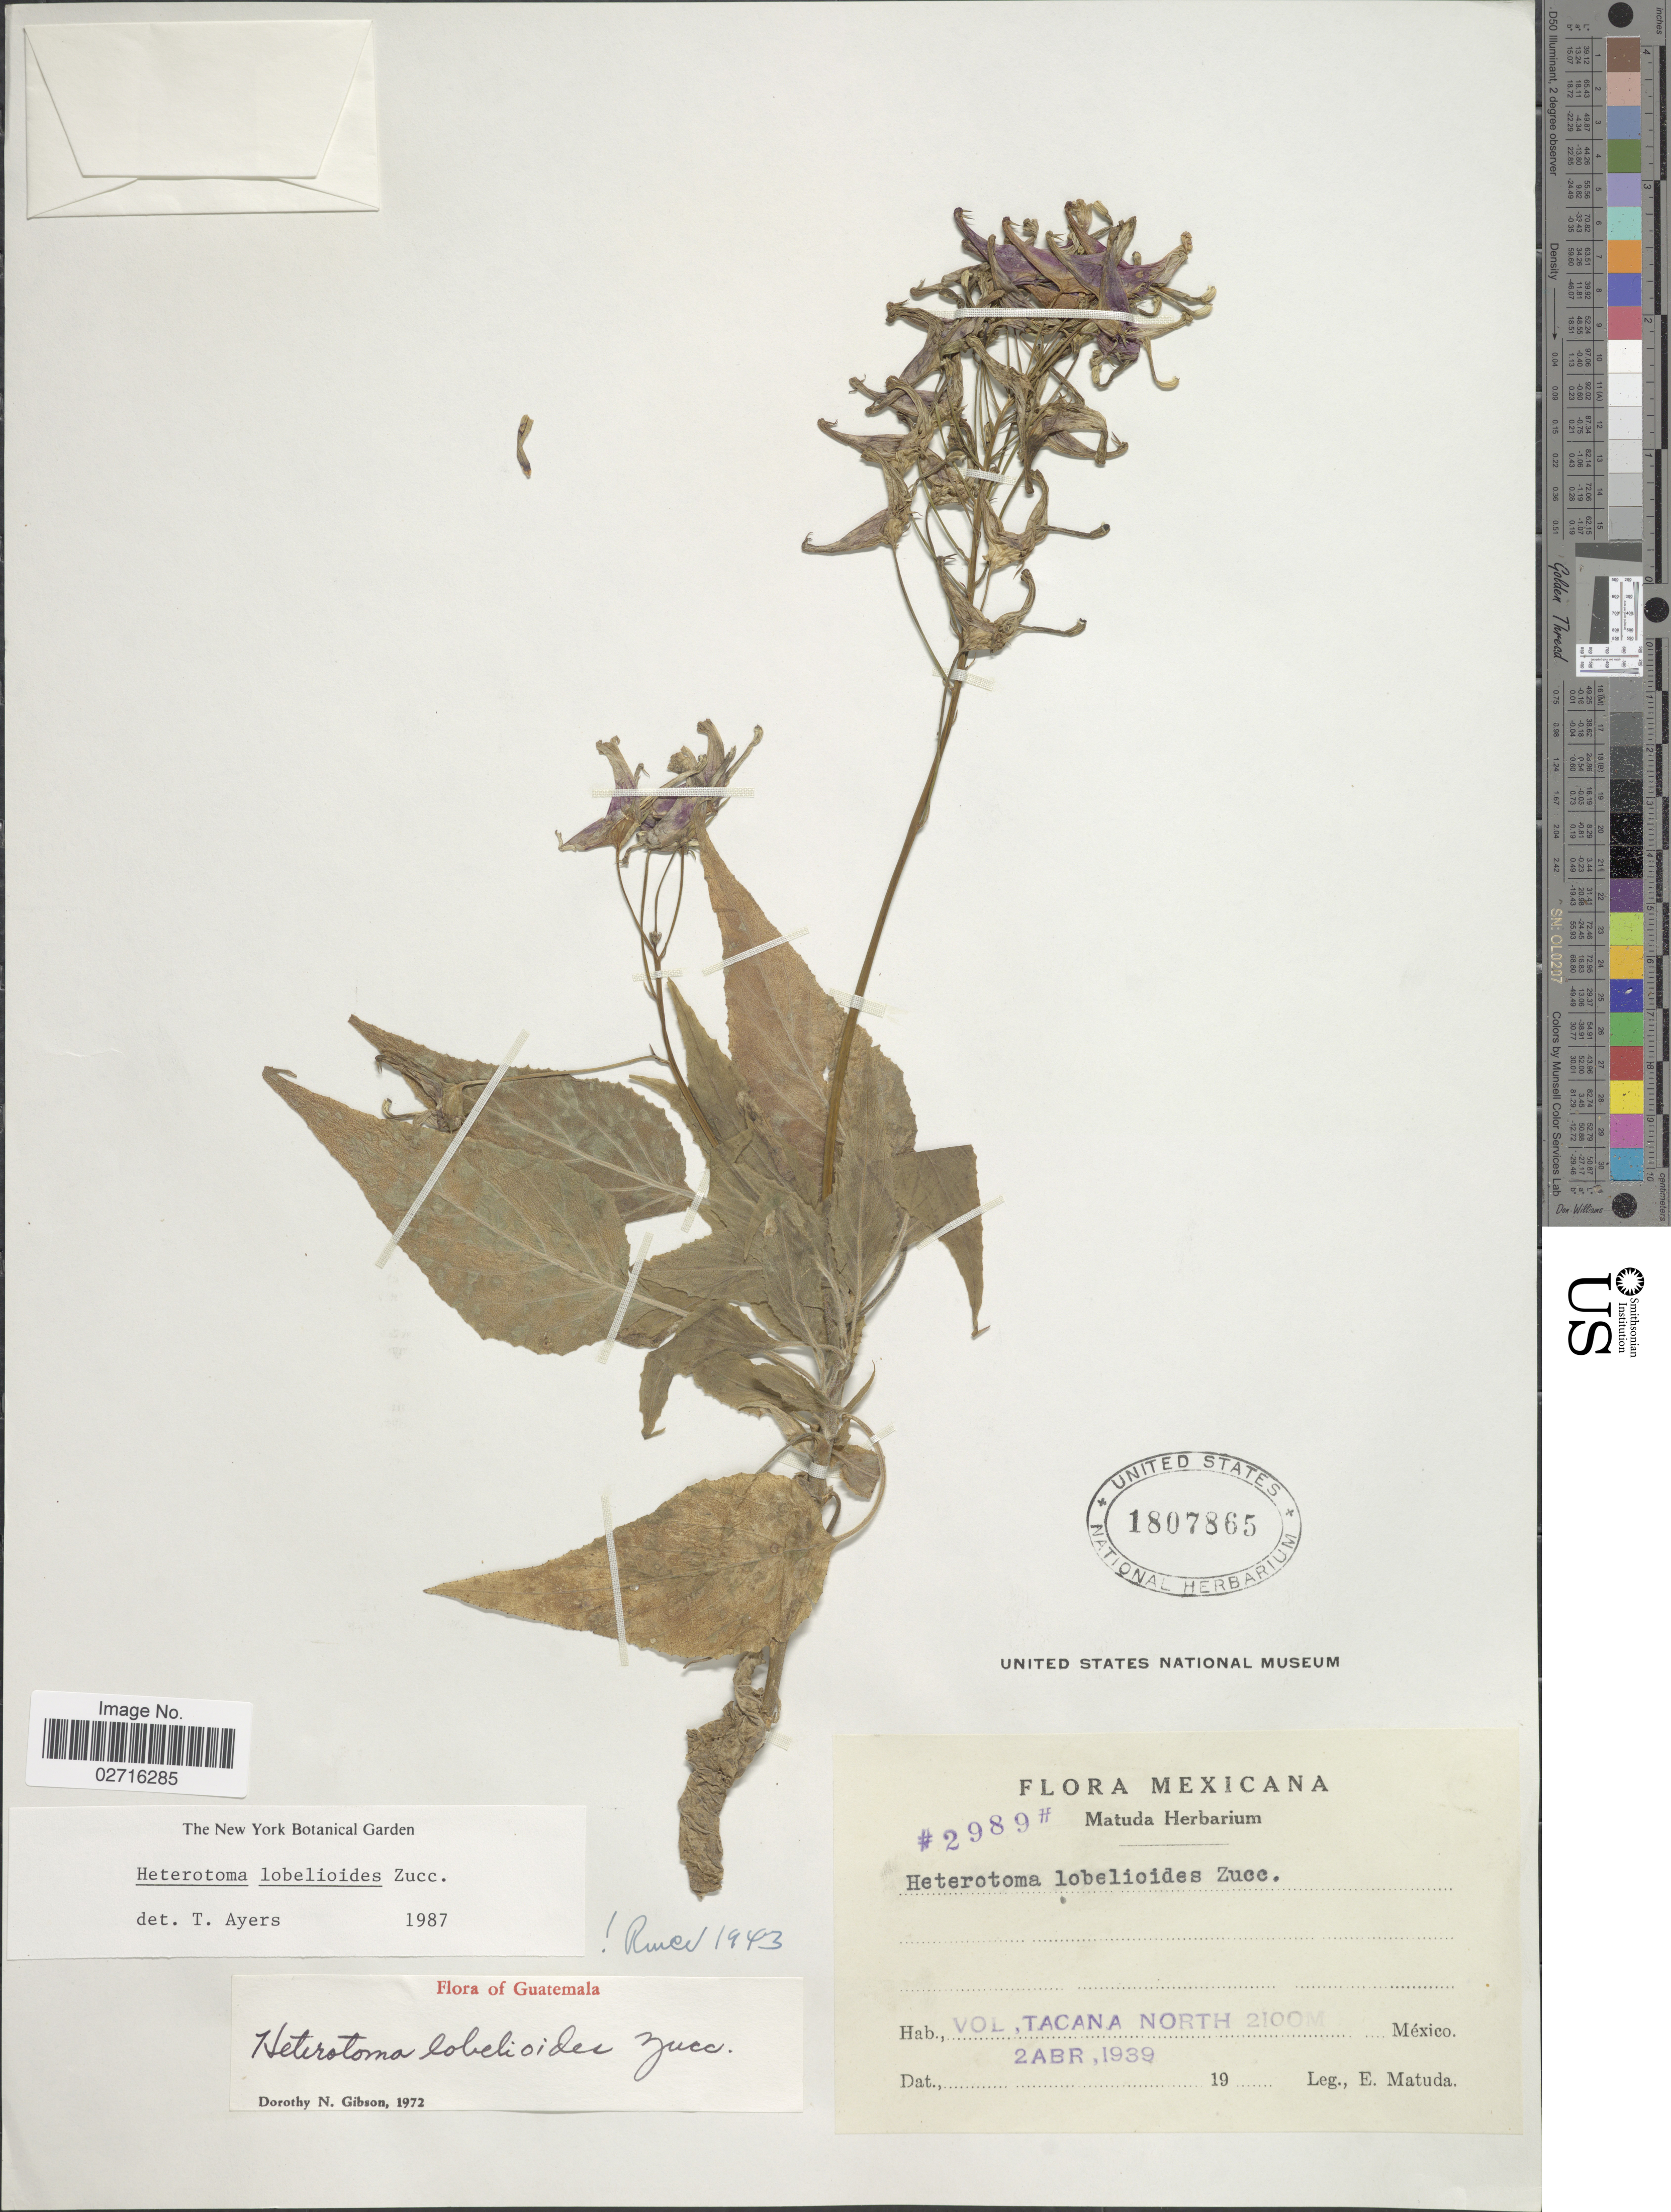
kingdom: Plantae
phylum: Tracheophyta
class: Magnoliopsida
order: Asterales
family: Campanulaceae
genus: Heterotoma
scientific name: Heterotoma lobelioides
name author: Zucc.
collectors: E. Matuda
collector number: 2989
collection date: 1939-04-02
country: Mexico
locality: Vol, Tacana North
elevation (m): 2100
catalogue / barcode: US 1807865